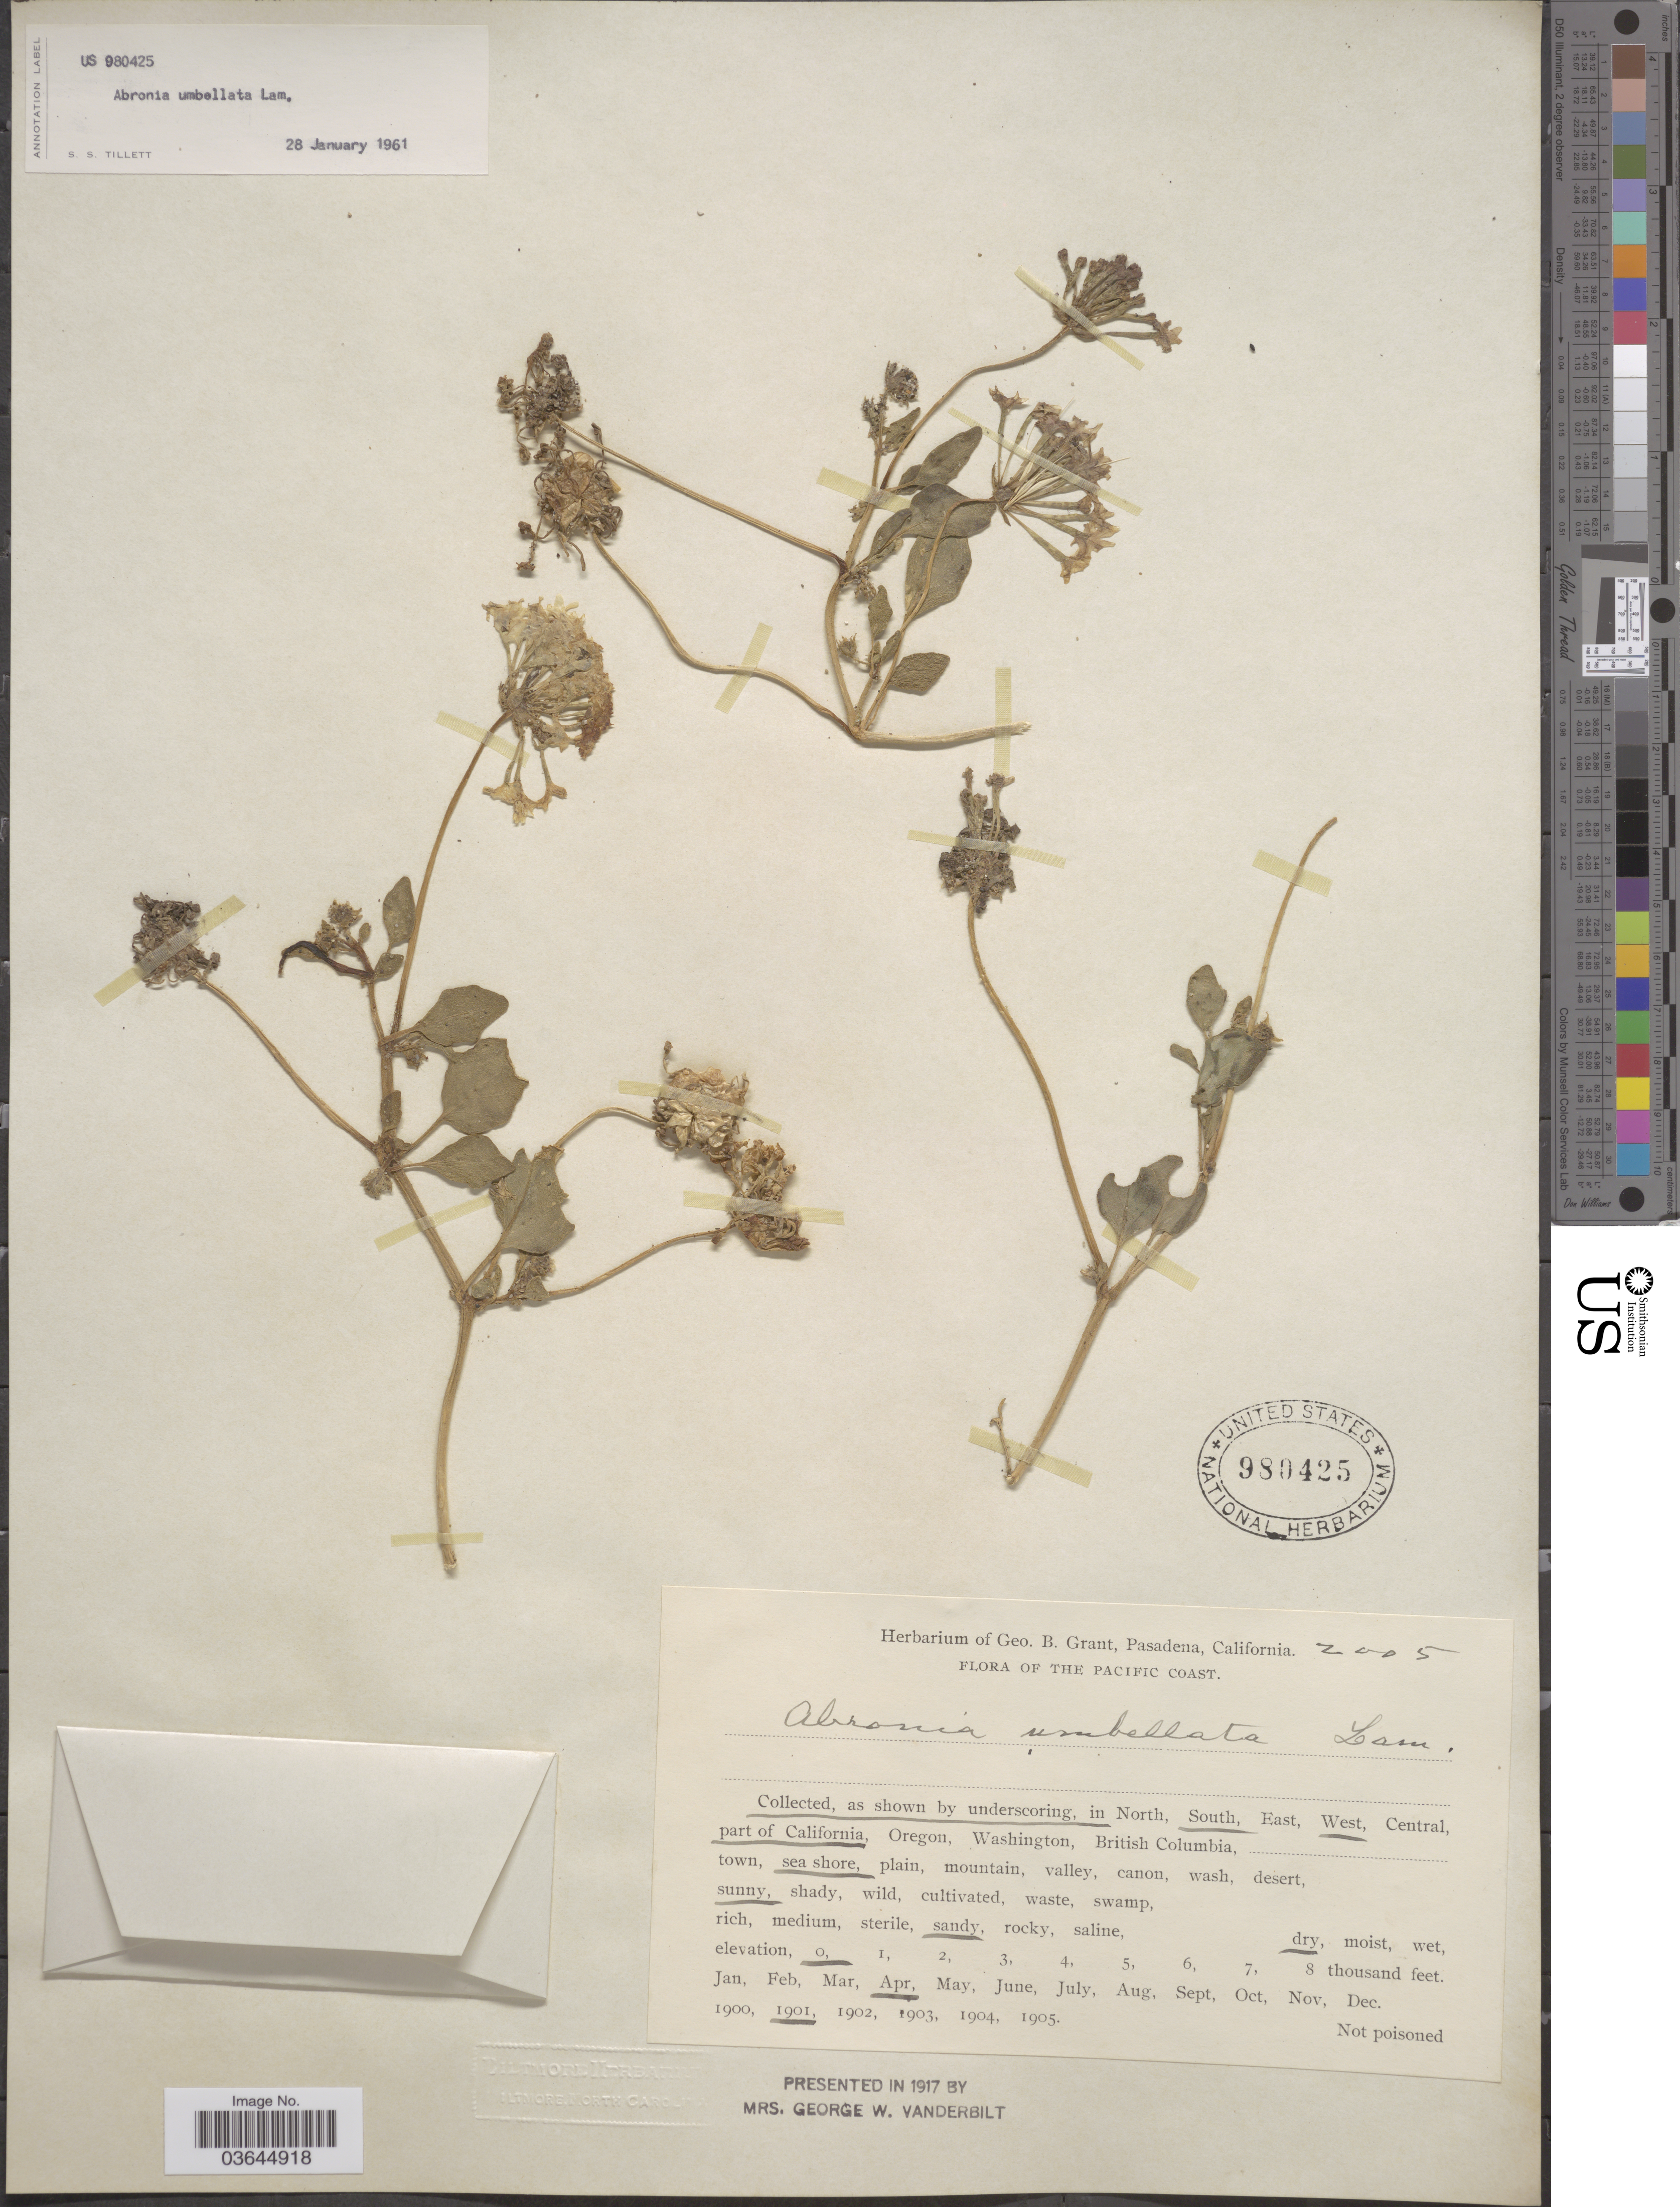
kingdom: Plantae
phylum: Tracheophyta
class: Magnoliopsida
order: Caryophyllales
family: Nyctaginaceae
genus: Abronia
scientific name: Abronia umbellata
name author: Lam.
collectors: ex herb. Geo. B. Grant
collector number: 2005*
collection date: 1901-04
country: United States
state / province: California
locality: The Pacific Coast. South, West part of California. Sea shore.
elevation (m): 0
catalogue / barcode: US 980425